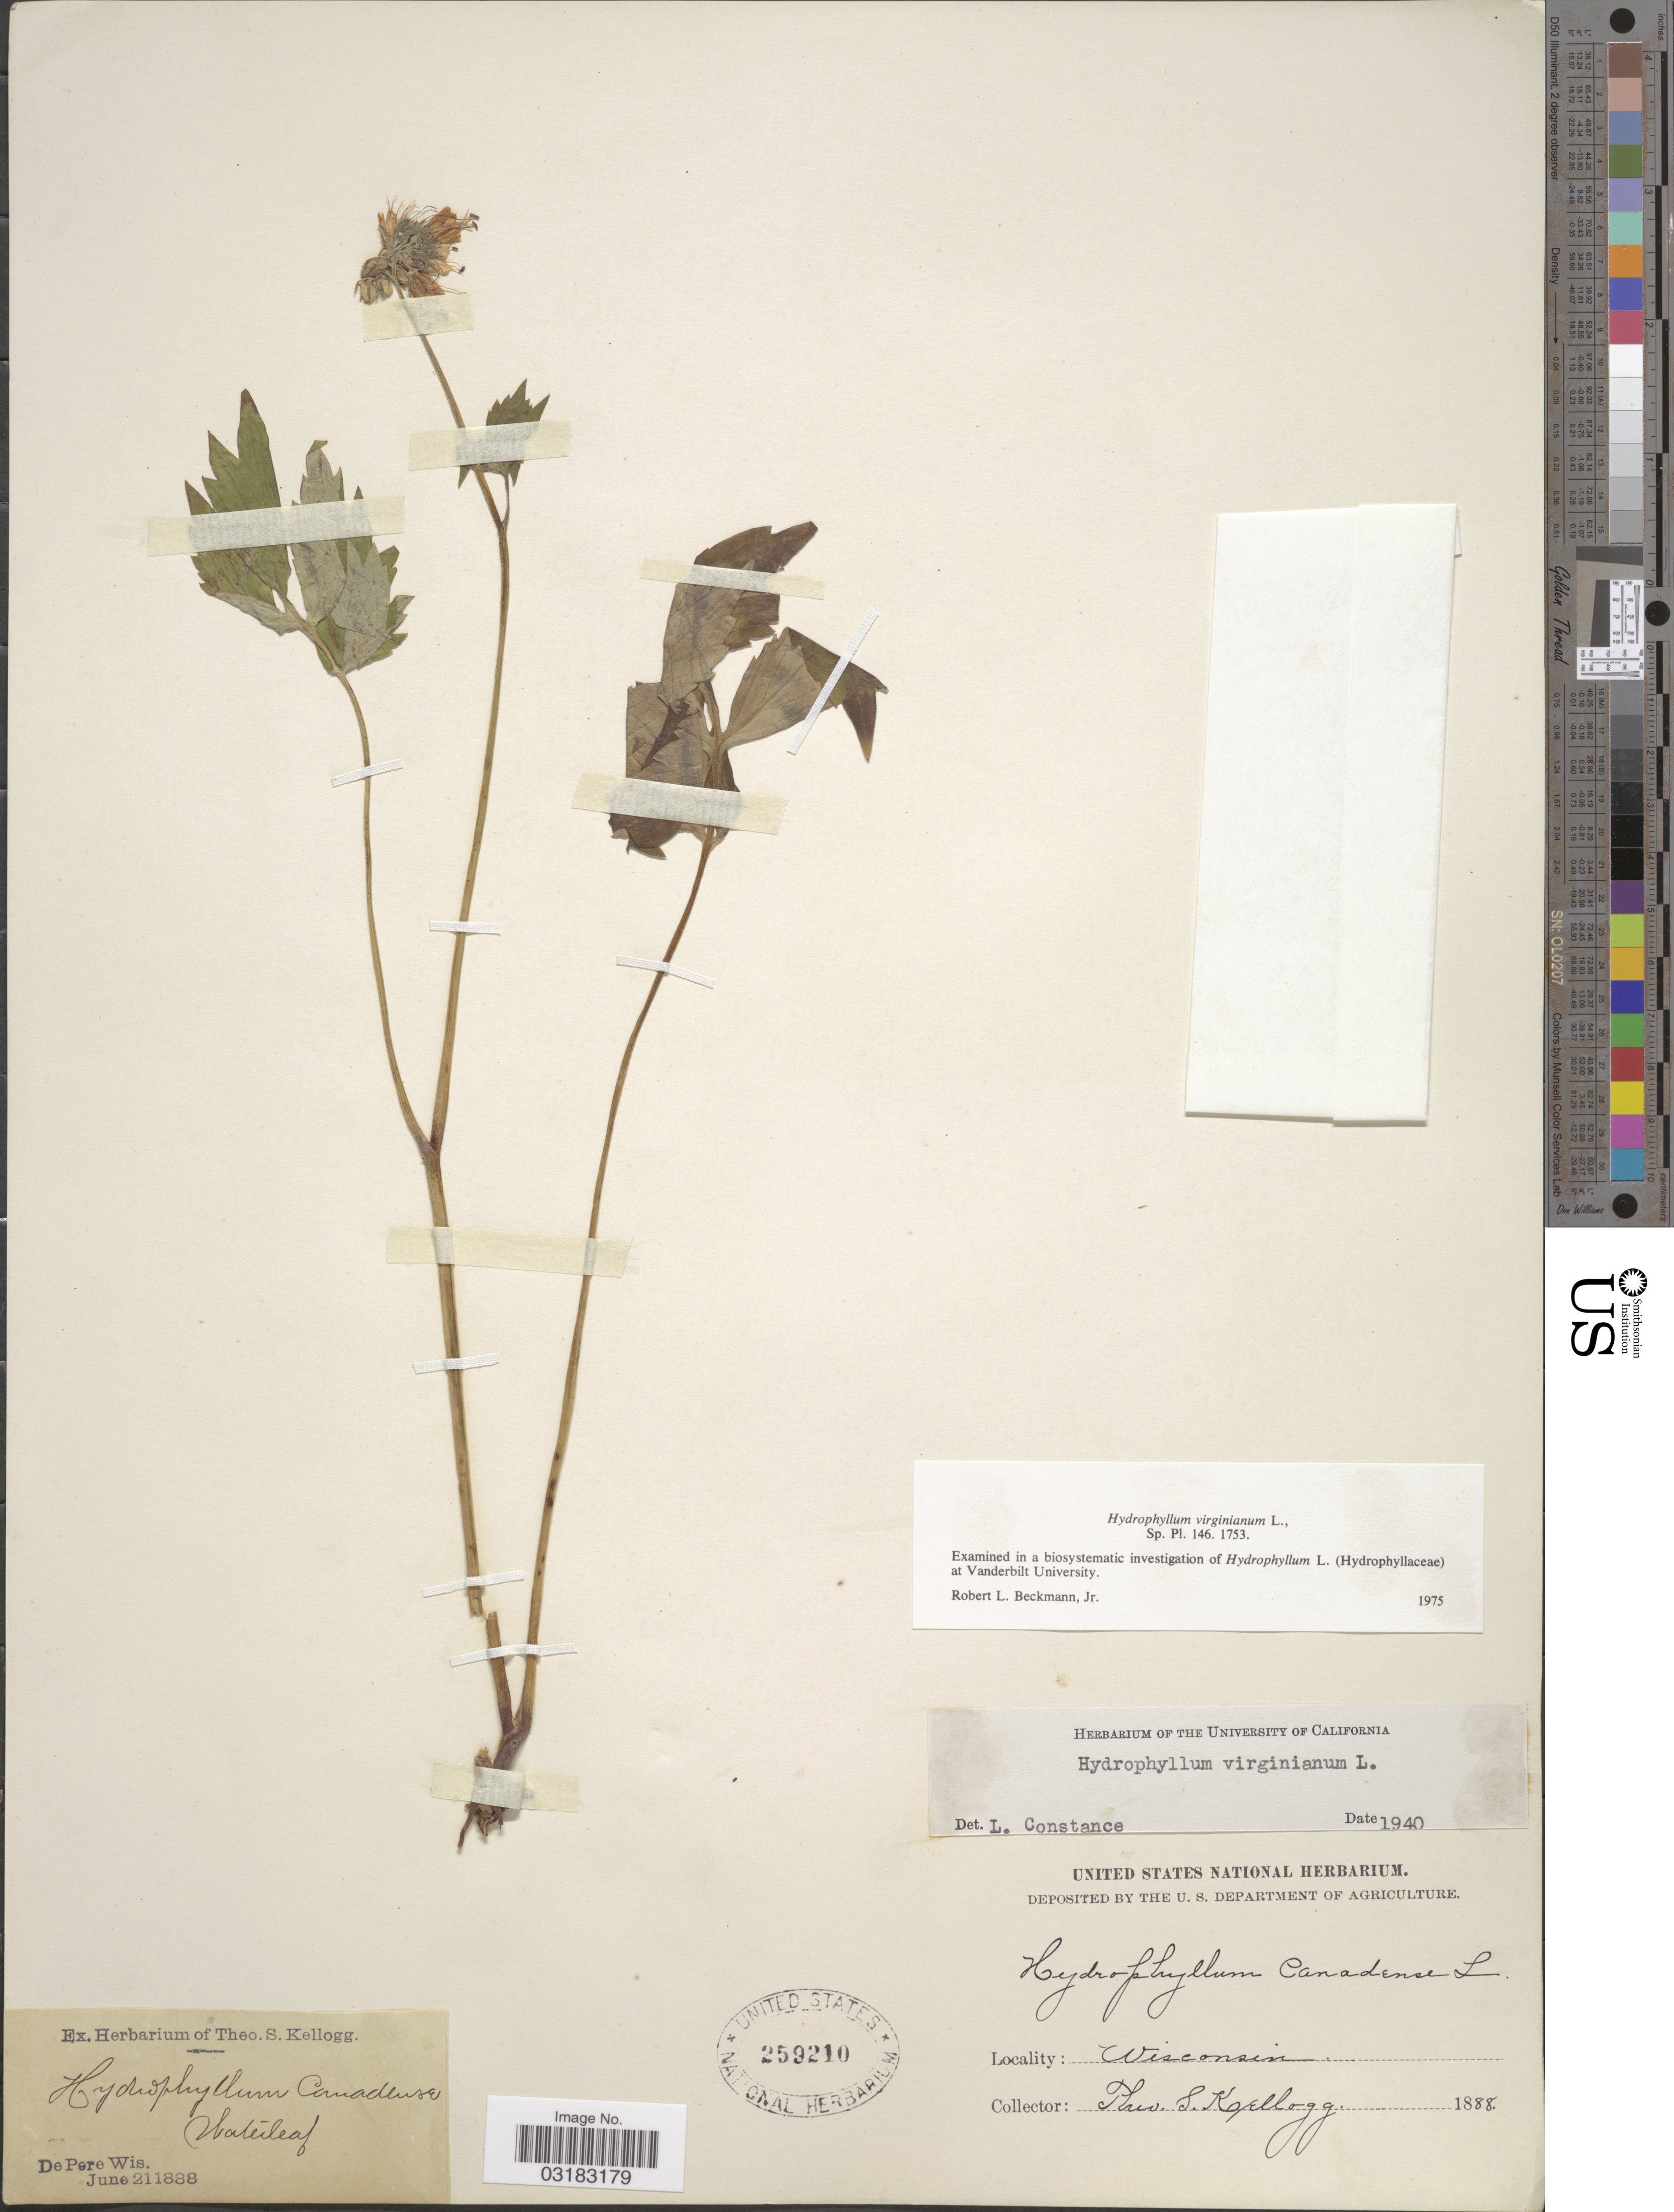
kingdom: Plantae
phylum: Tracheophyta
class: Magnoliopsida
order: Boraginales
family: Hydrophyllaceae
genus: Hydrophyllum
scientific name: Hydrophyllum virginianum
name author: L.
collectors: T. S. Kellogg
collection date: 1888-06-21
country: United States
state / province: Wisconsin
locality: De Pere.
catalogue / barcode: US 259210